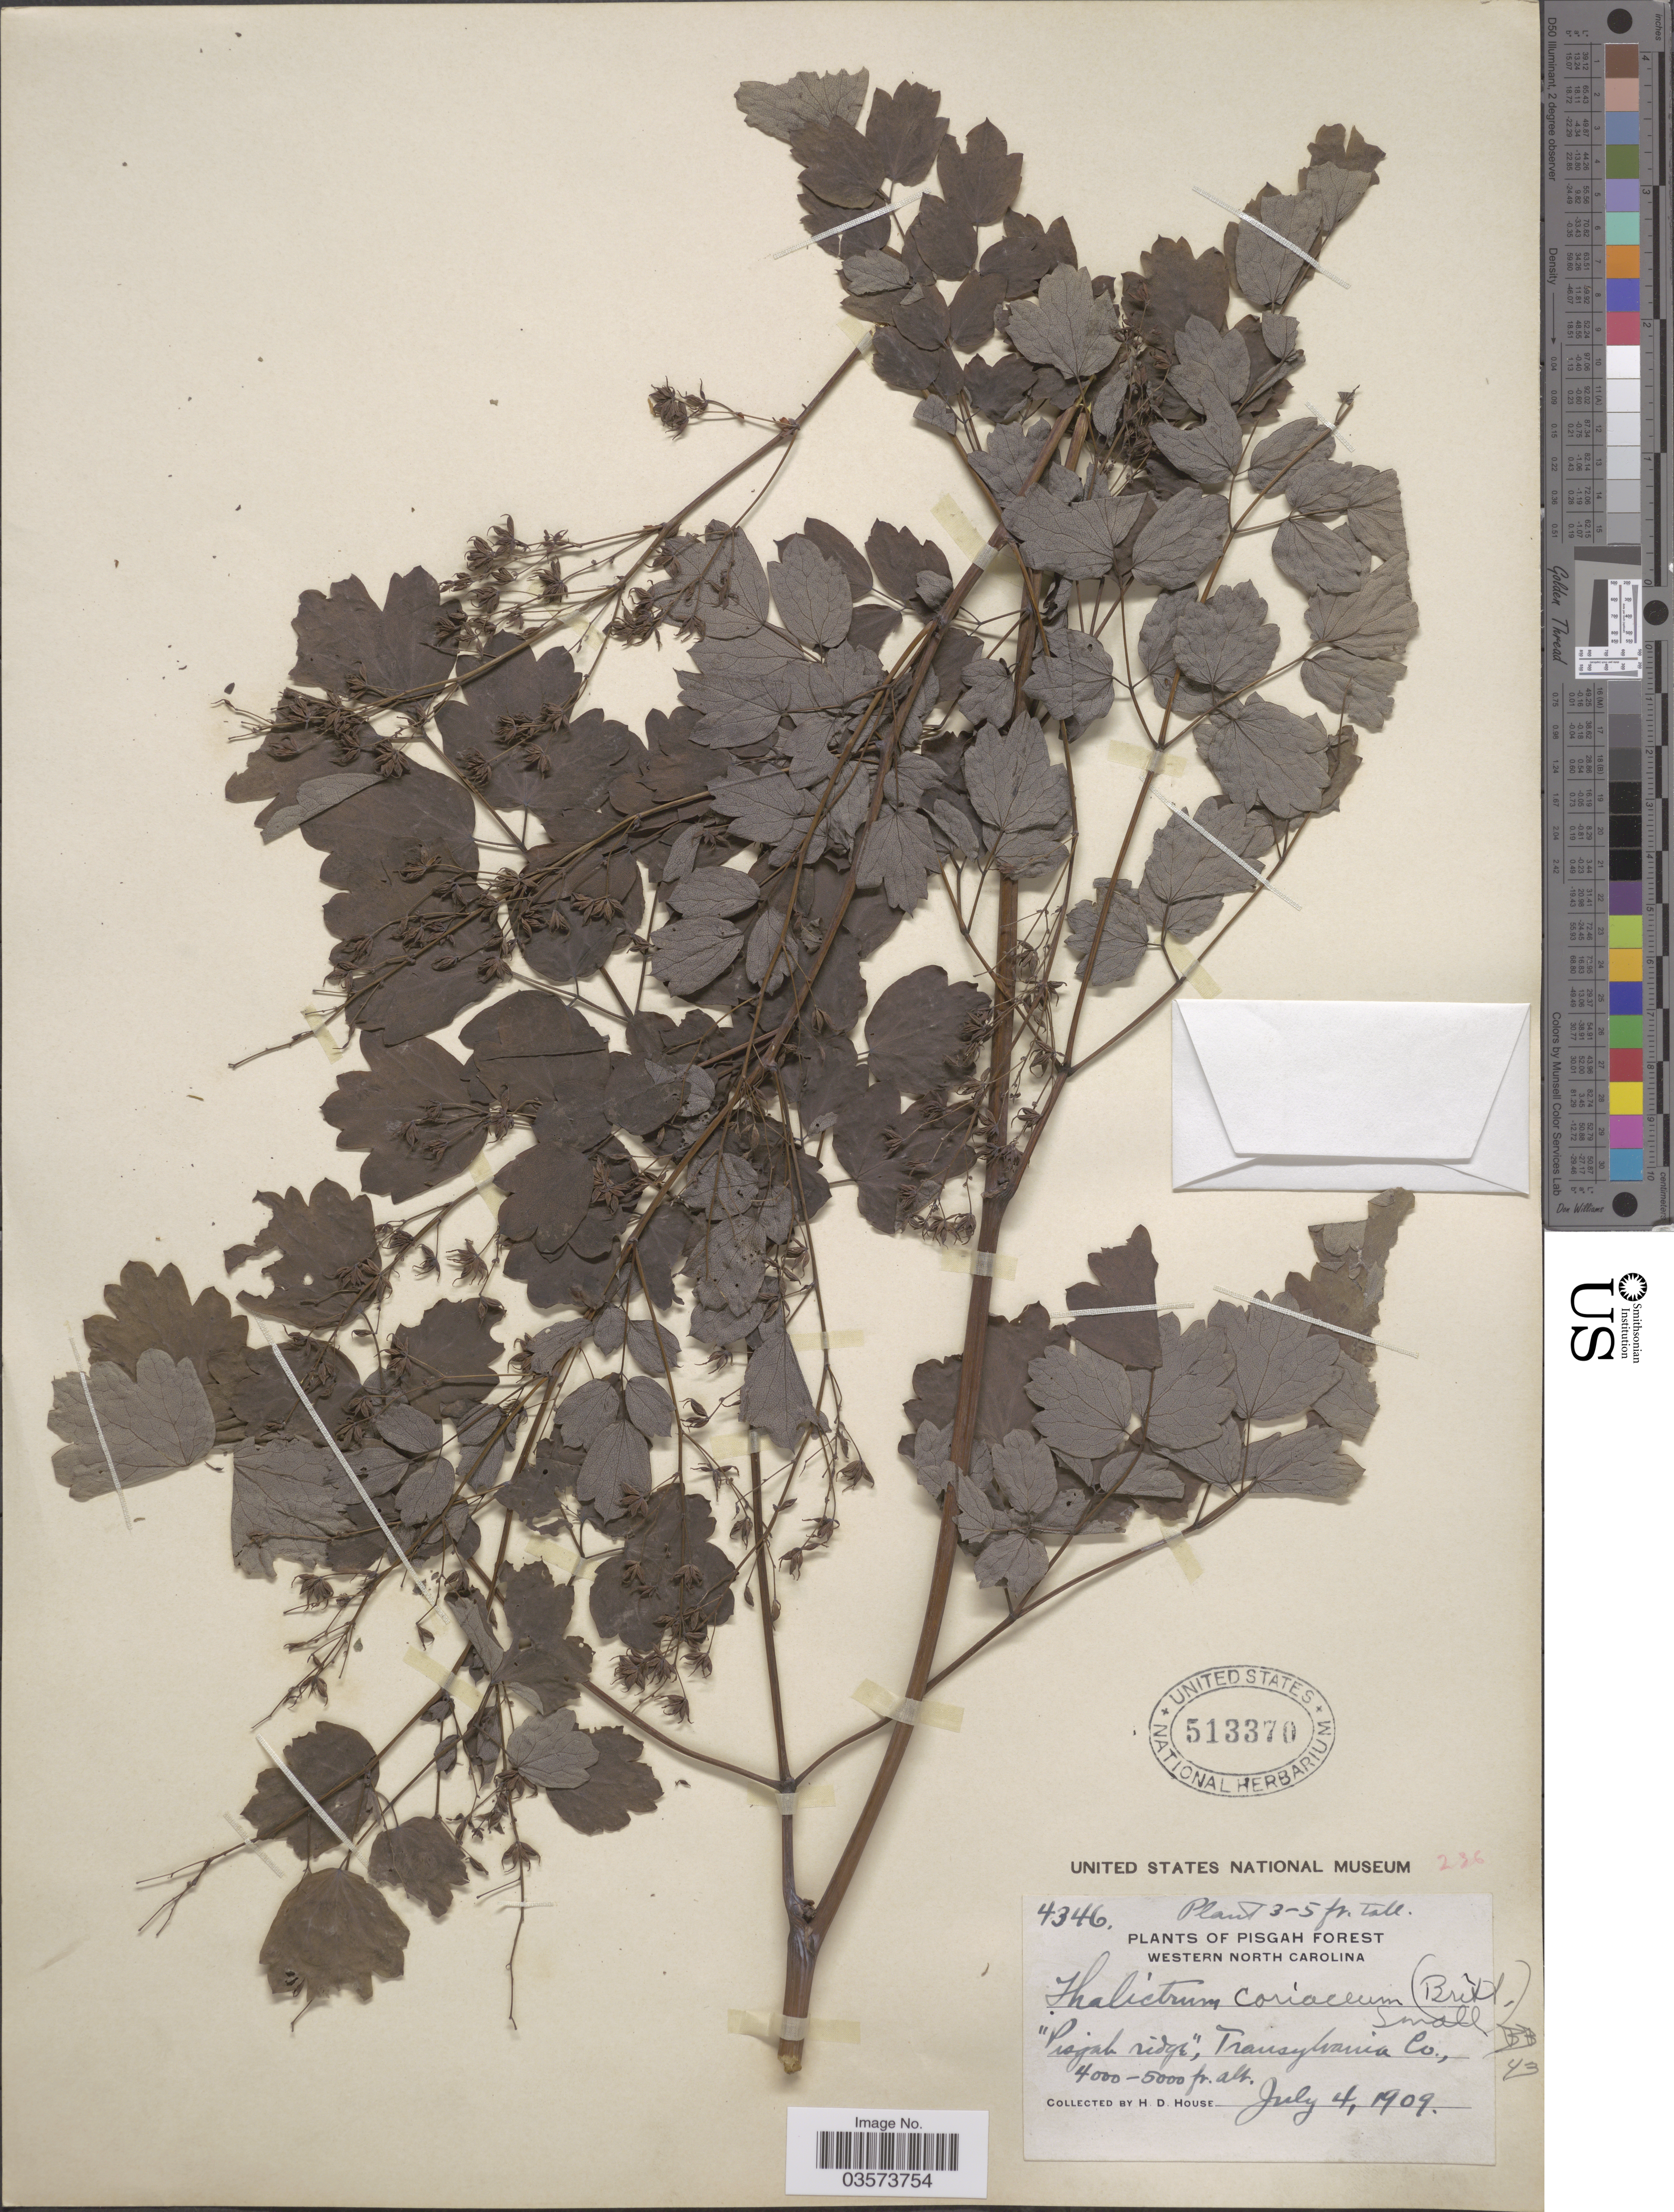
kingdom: Plantae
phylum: Tracheophyta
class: Magnoliopsida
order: Ranunculales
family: Ranunculaceae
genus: Thalictrum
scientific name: Thalictrum coriaceum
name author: (Britton) Small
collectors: H. D. House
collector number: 4346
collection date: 1909-07-04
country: United States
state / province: North Carolina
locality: Pisgah Forest. Western North Carolina."Pisgah ridge", Transylvania Co.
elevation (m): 1219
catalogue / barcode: US 513370